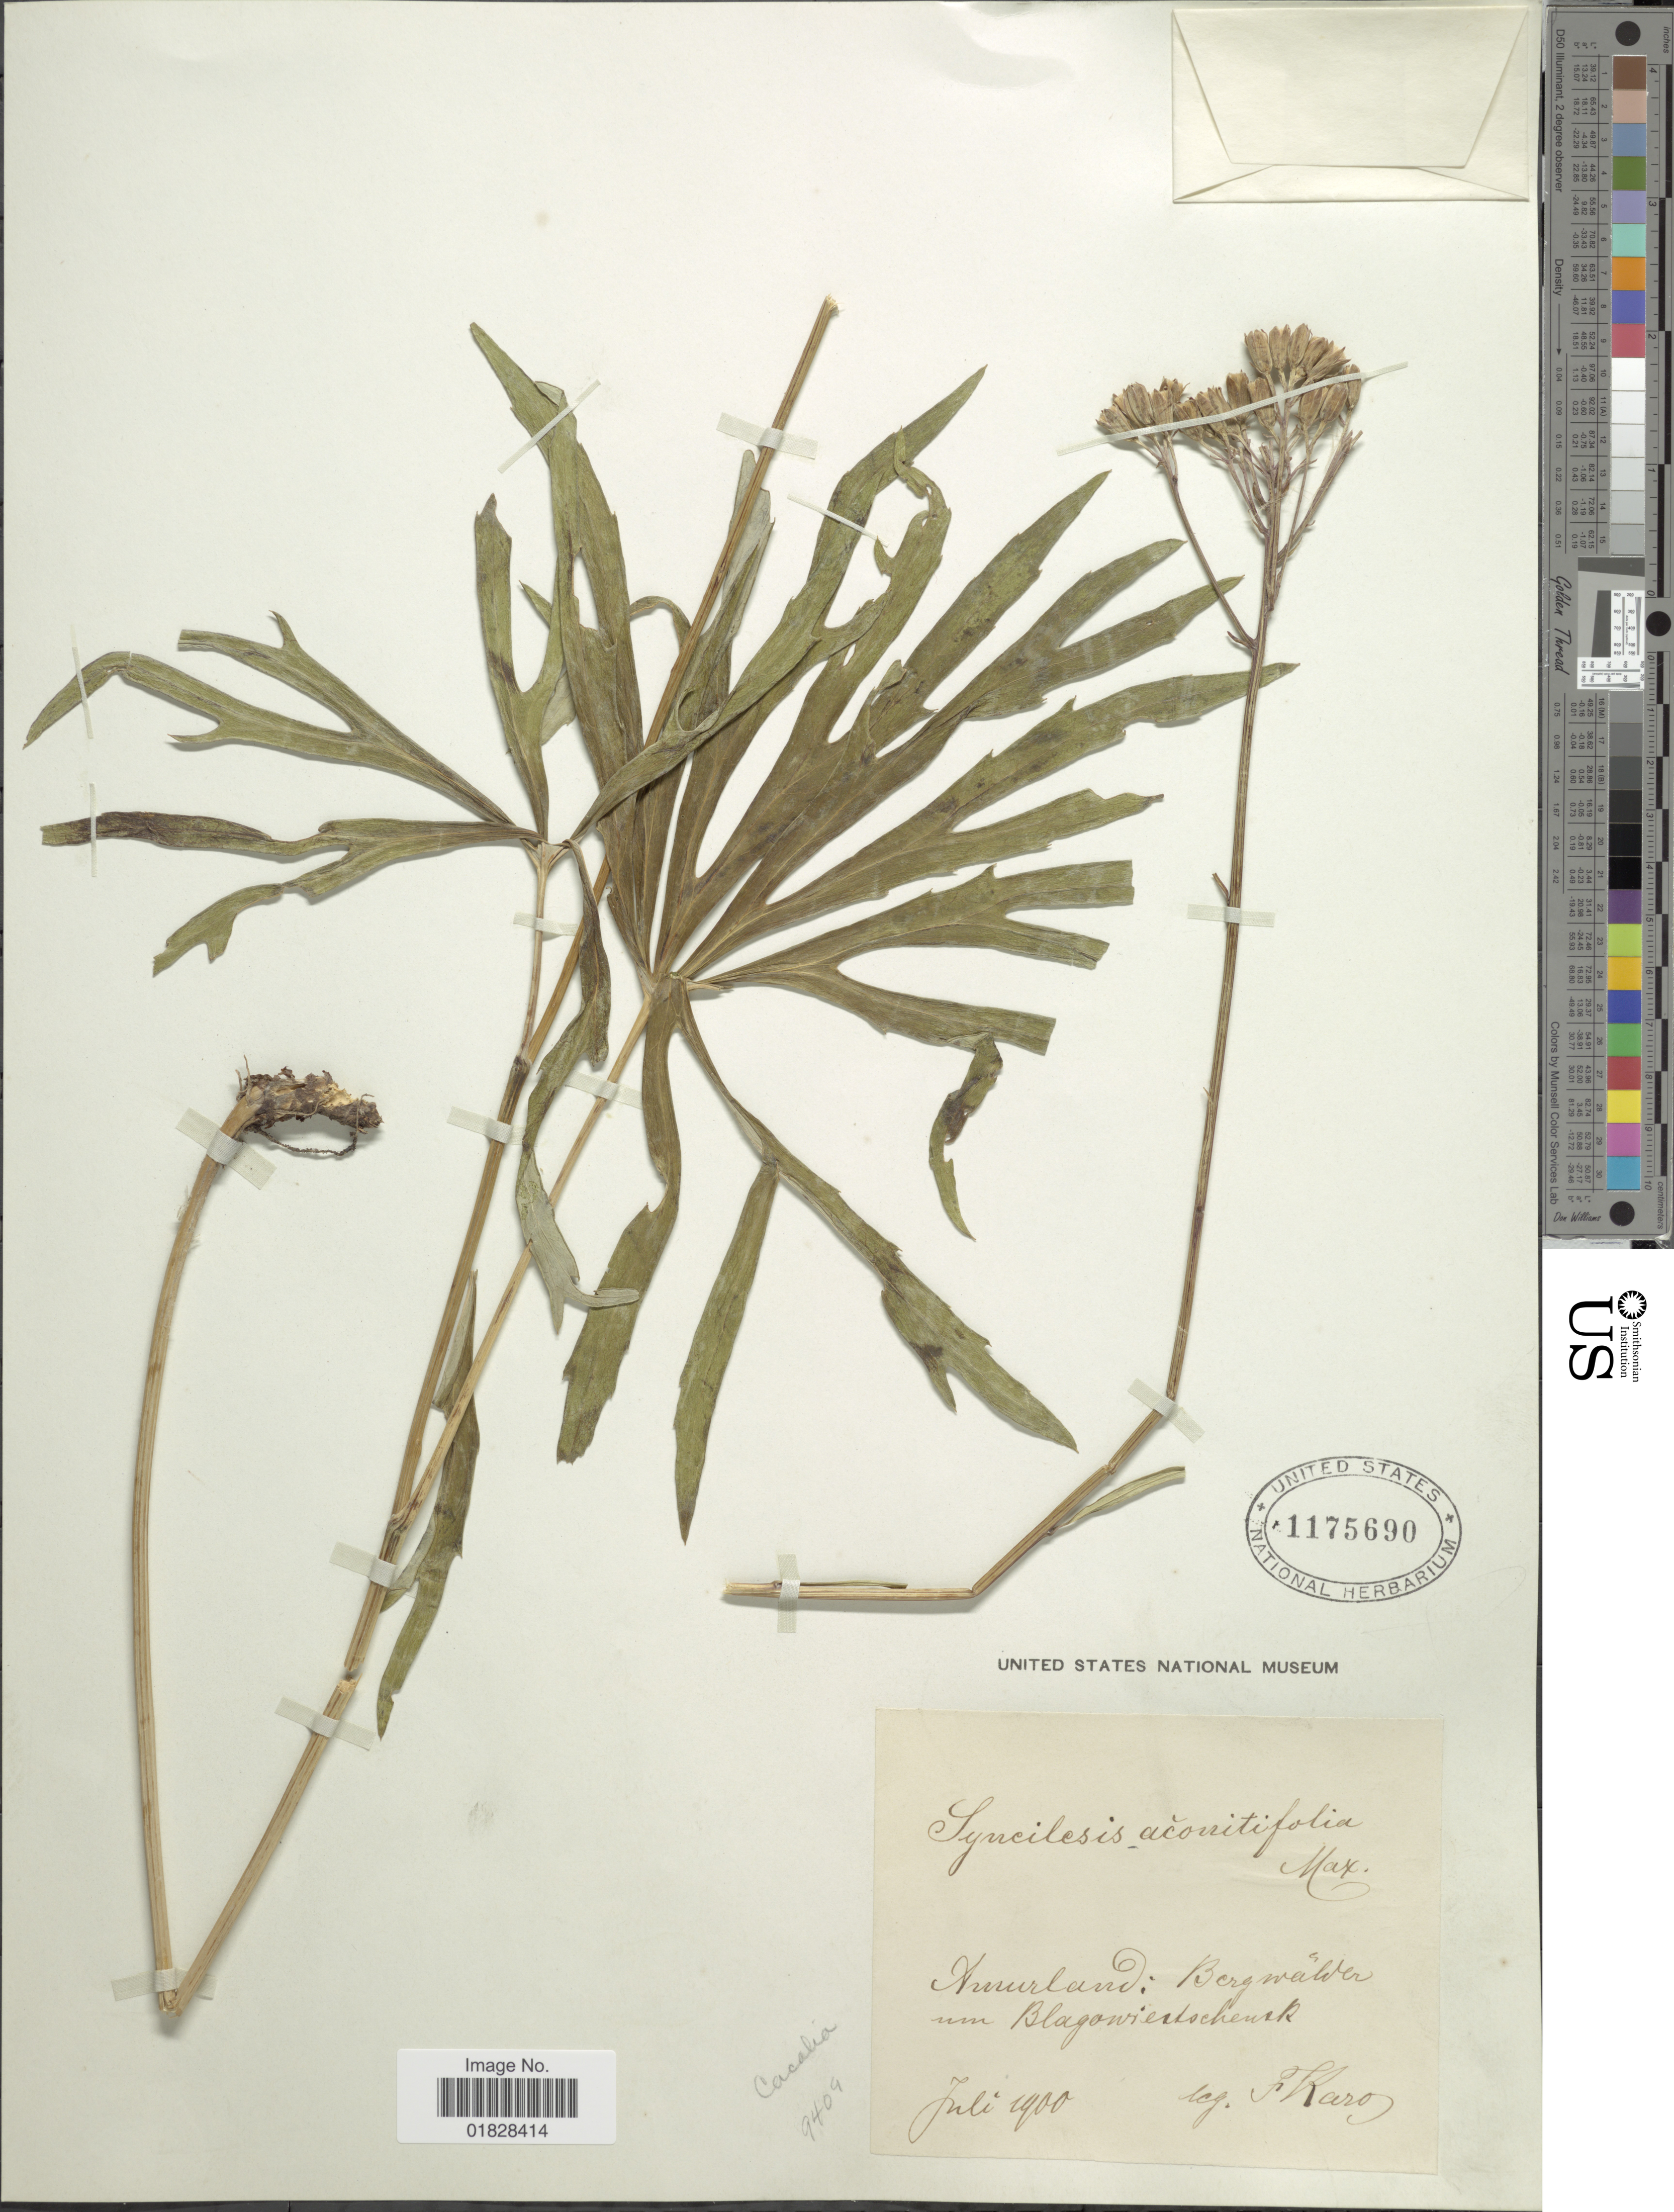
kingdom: Plantae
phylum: Tracheophyta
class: Magnoliopsida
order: Asterales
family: Asteraceae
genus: Syneilesis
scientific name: Syneilesis aconitifolia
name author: (Bunge) Maximowicz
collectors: F. Karo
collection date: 1900-07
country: Russian Federation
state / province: Amur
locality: Amurland: Bergwälder um Blagowjeschtschensk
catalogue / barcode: US 1175690